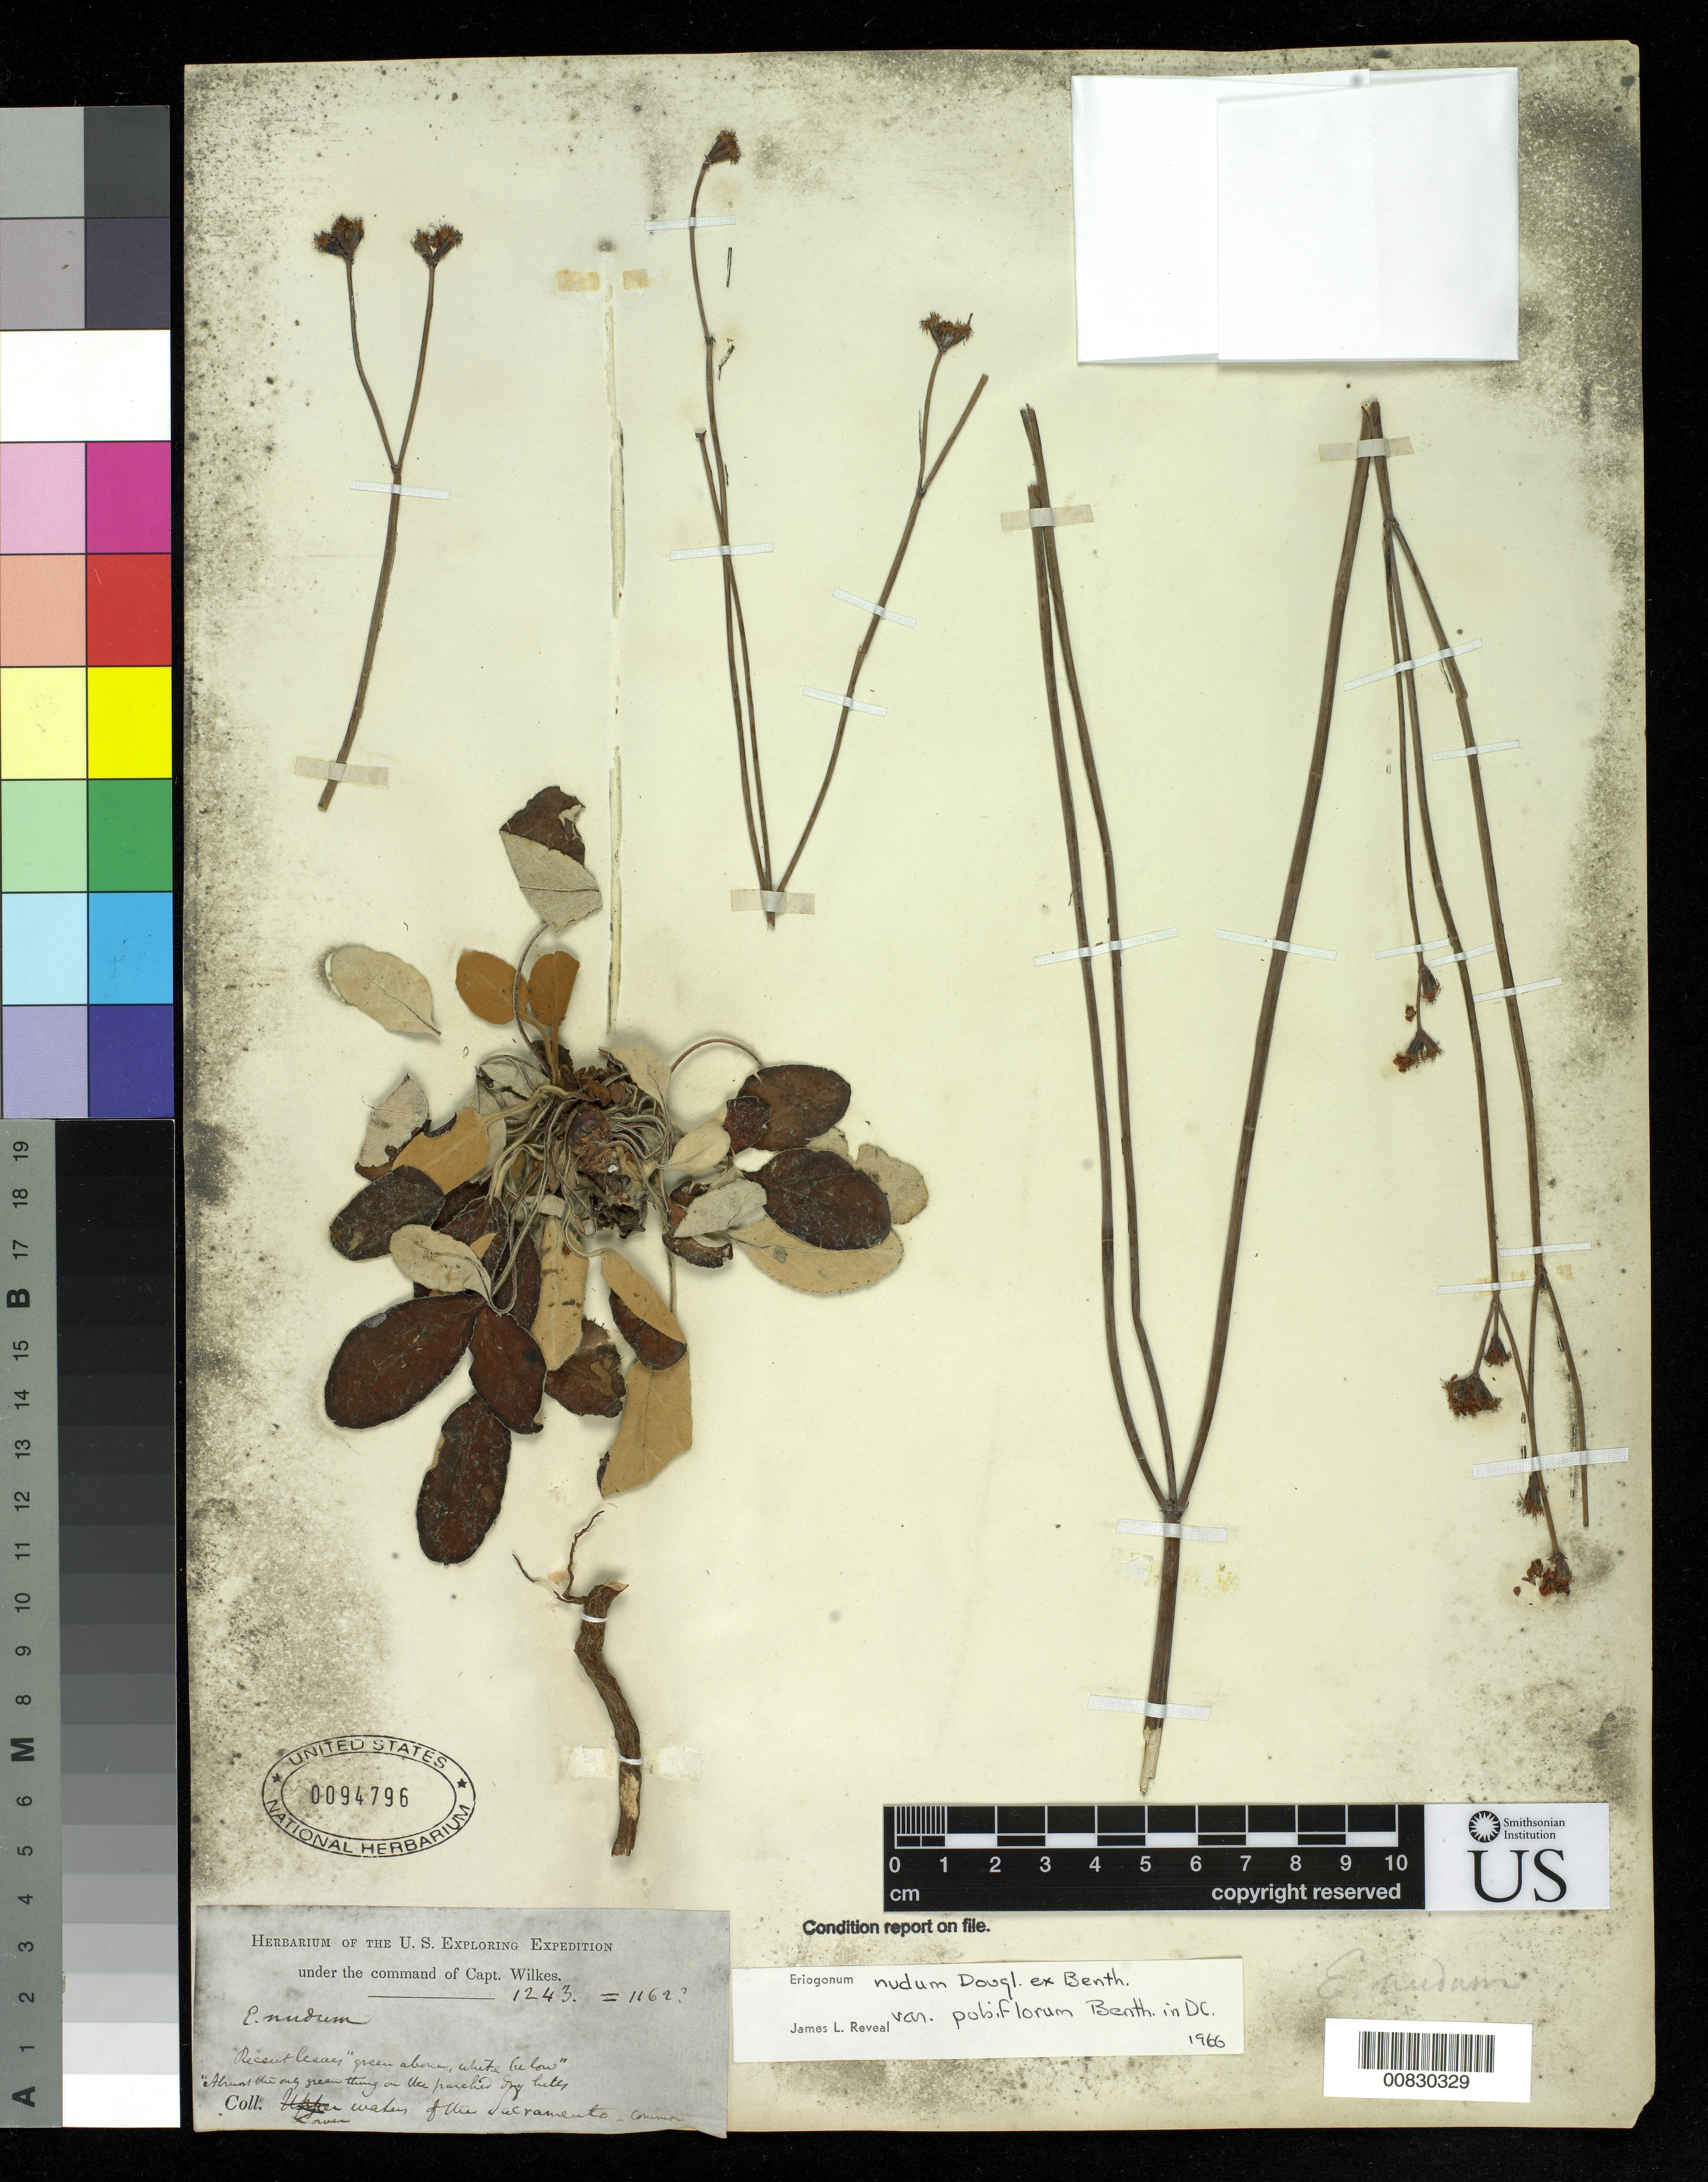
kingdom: Plantae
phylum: Tracheophyta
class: Magnoliopsida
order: Caryophyllales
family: Polygonaceae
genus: Eriogonum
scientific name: Eriogonum nudum var. nudum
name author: Douglas ex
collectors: Wilkes Explor. Exped.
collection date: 1838/1842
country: United States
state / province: California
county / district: Sacramento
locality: Sacramento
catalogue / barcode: US 94796